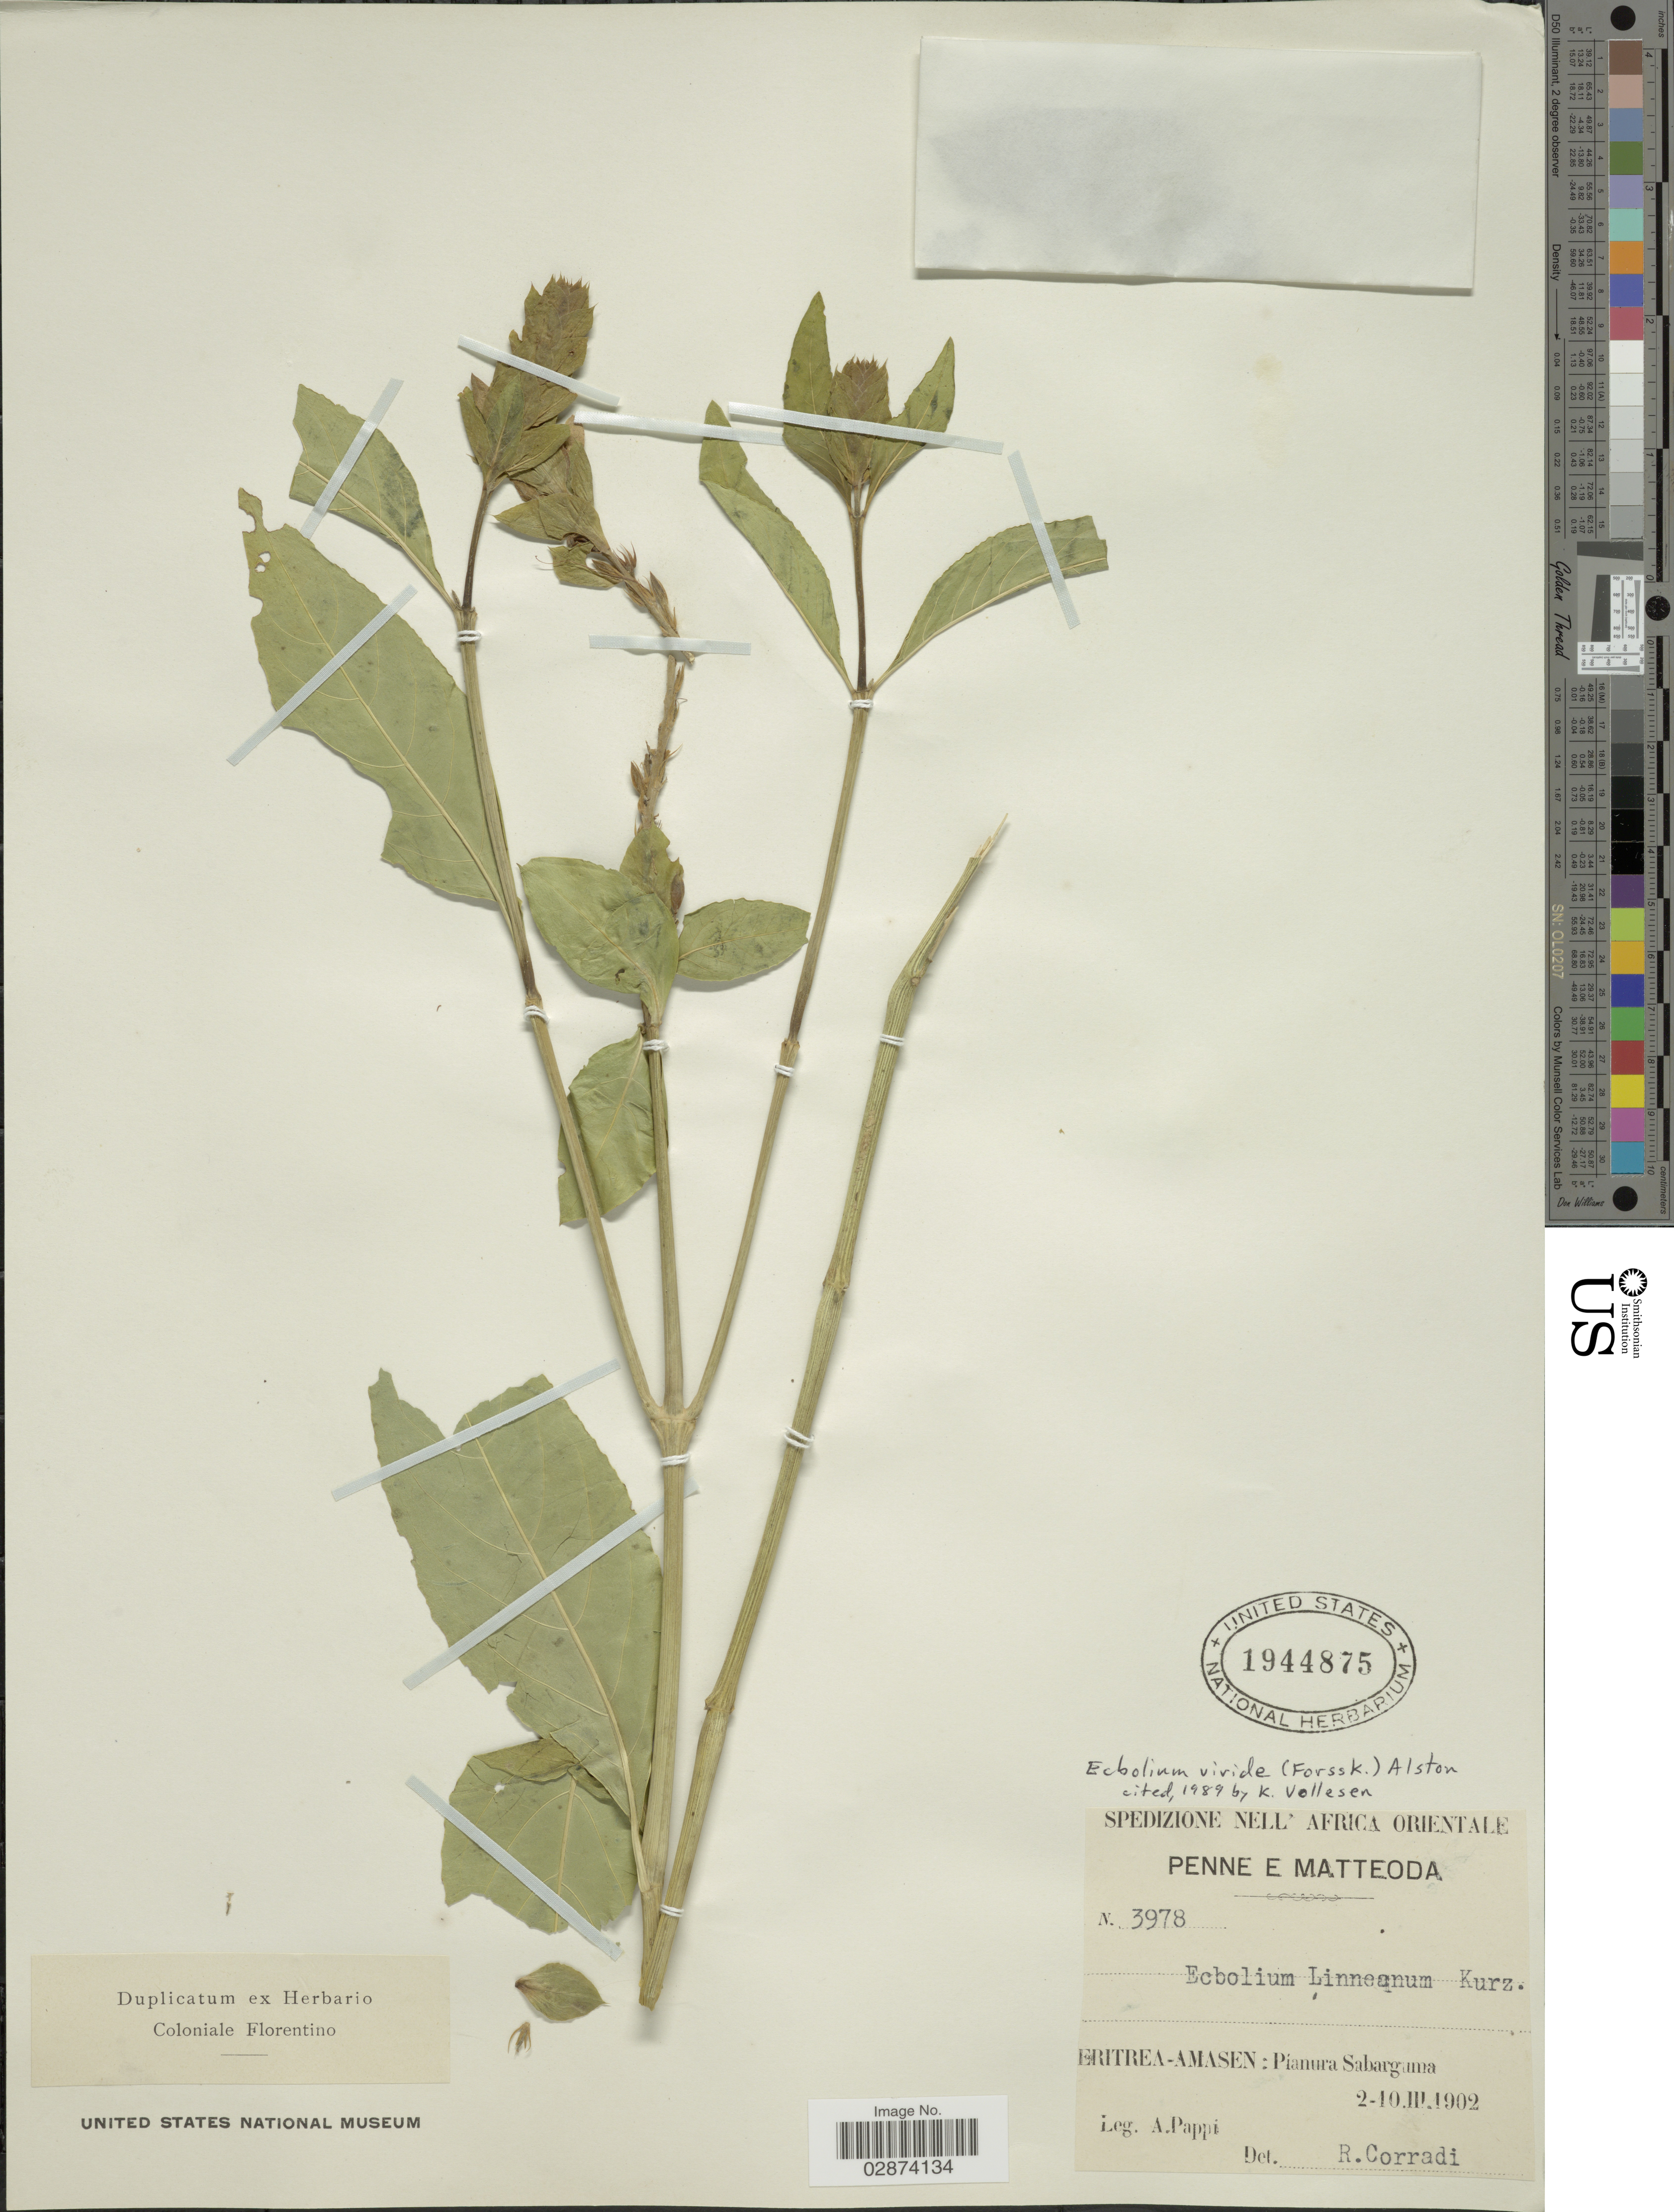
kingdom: Plantae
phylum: Tracheophyta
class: Magnoliopsida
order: Lamiales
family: Acanthaceae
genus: Ecbolium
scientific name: Ecbolium viride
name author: (Forssk.) Alston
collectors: A. Pappi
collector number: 3978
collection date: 1902-03-02/1902-03-10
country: Eritrea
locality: Penne e Matteoda. Eritrea-Amasen: Pianura Sabargama.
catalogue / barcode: US 1944875